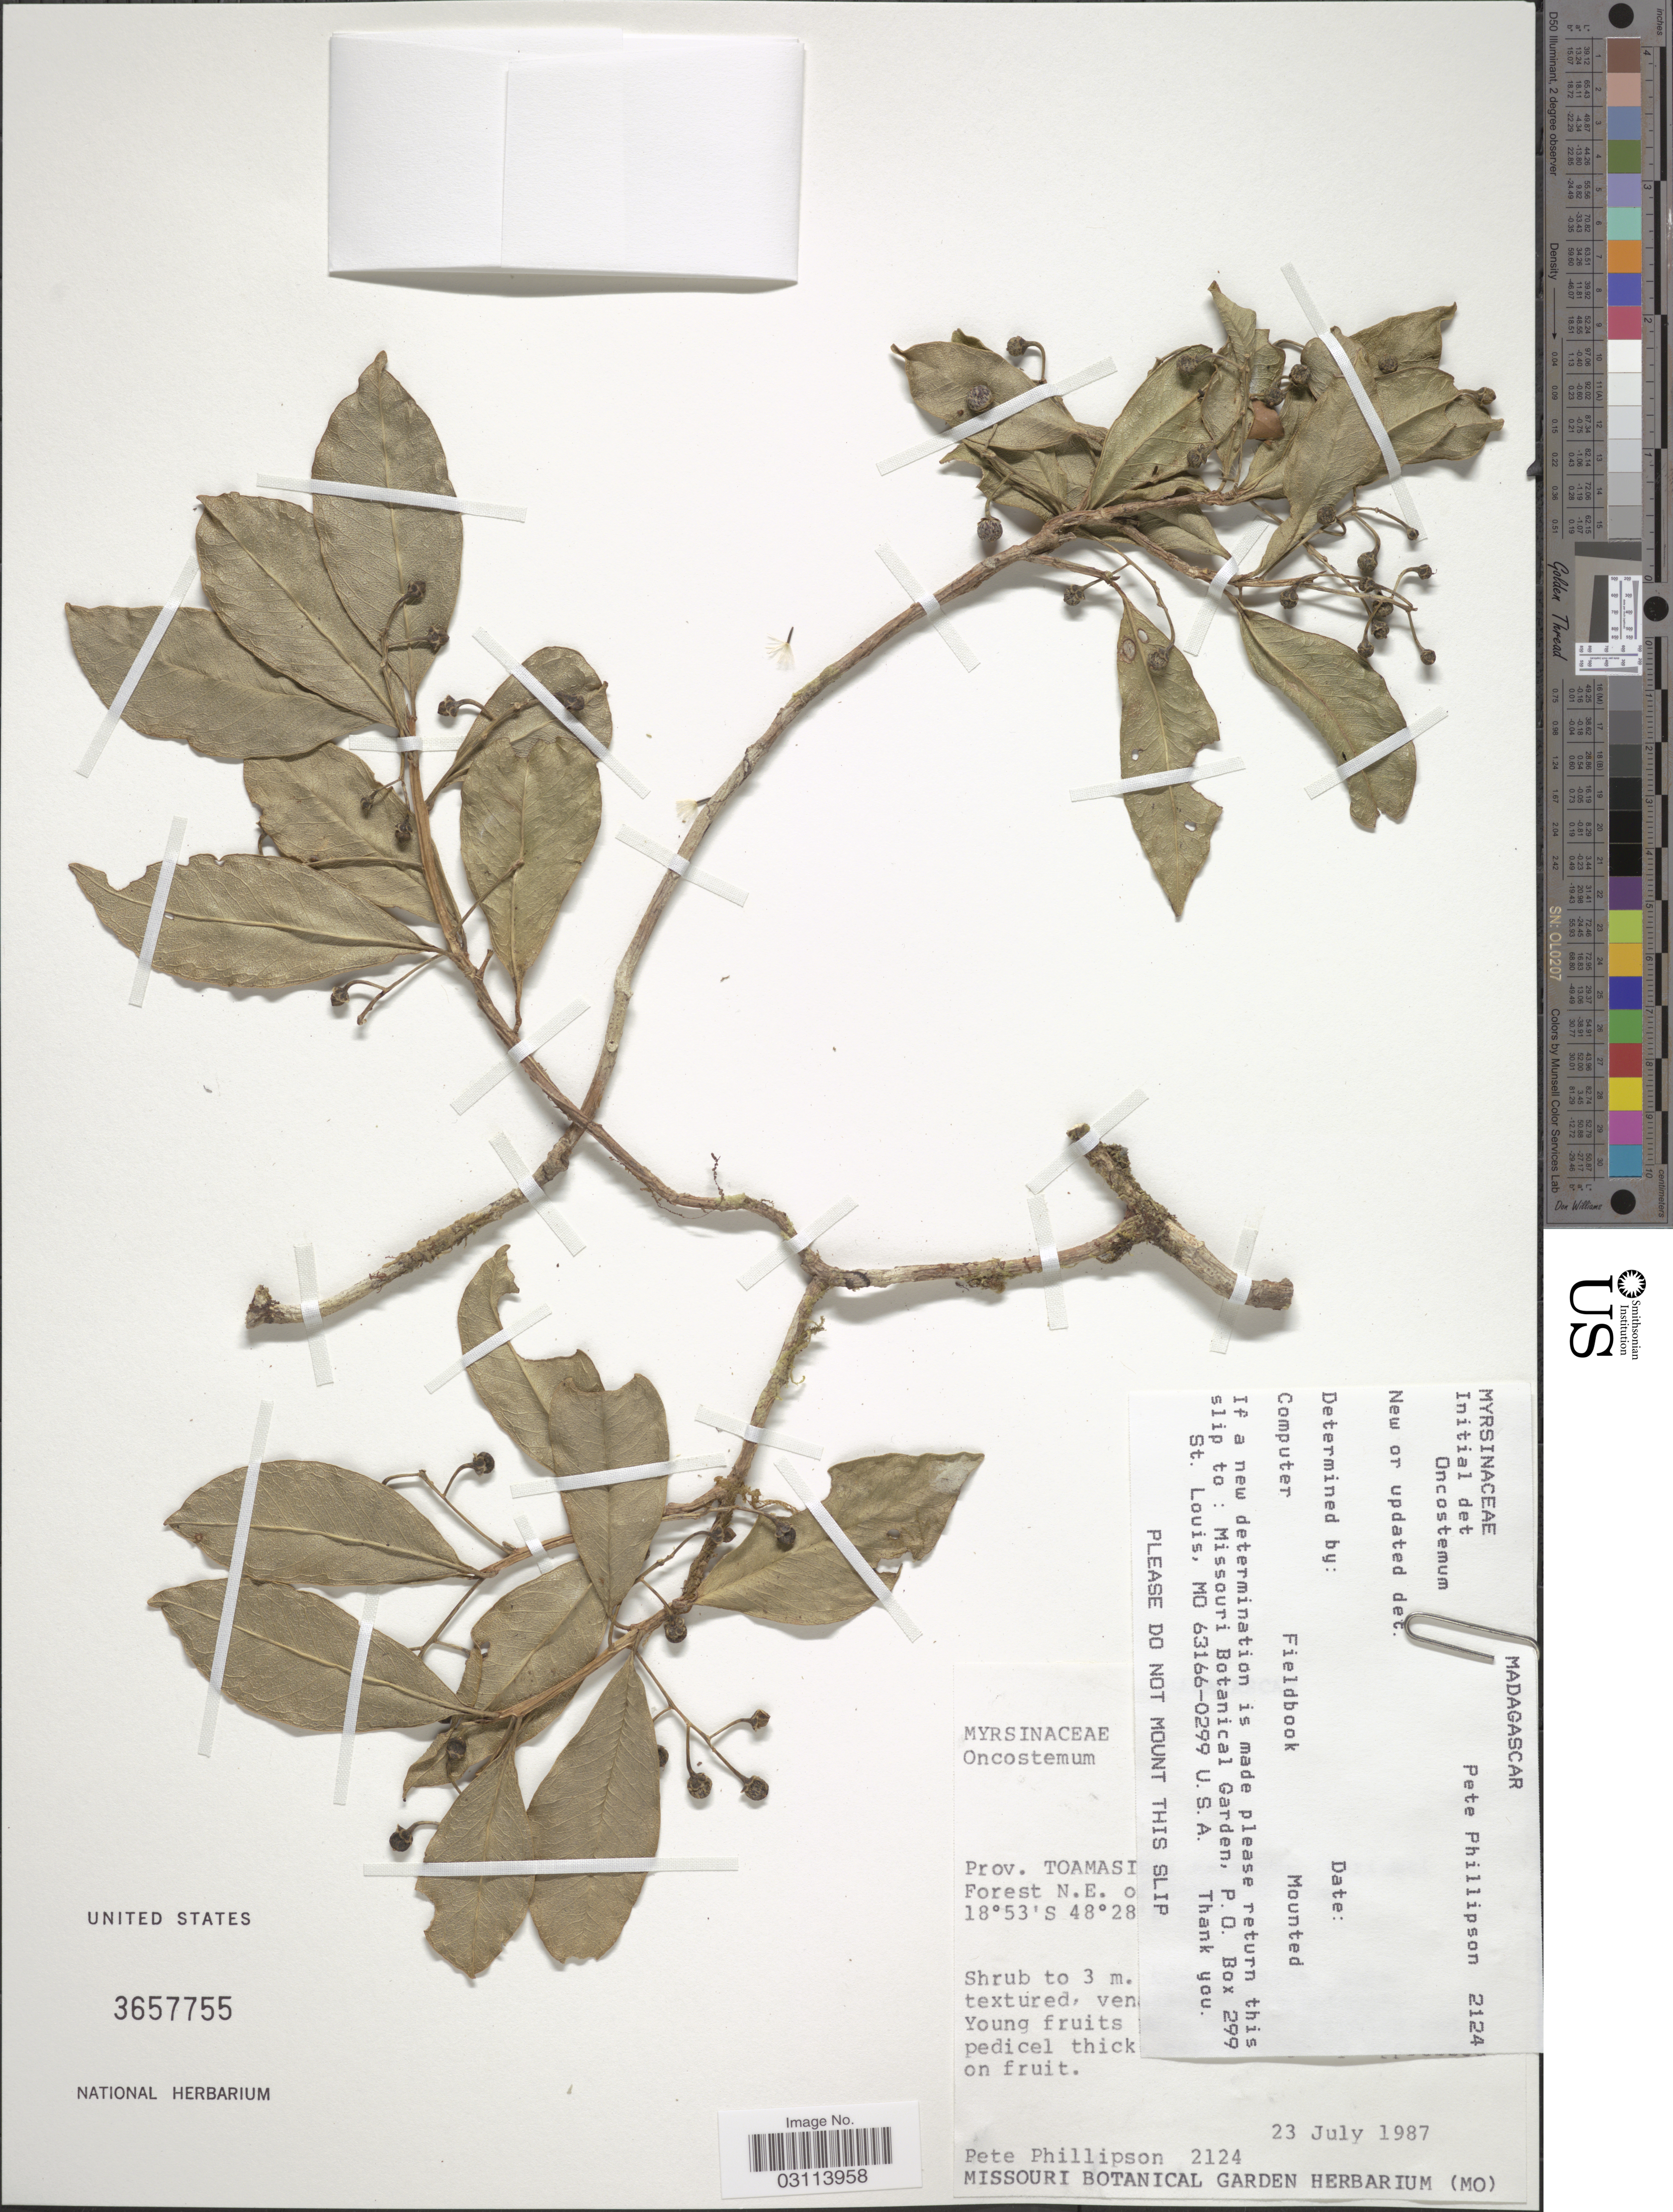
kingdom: Plantae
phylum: Tracheophyta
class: Magnoliopsida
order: Ericales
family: Primulaceae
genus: Oncostemon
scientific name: Oncostemon sp.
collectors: P. B. Phillipson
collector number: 2124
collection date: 1987-07-23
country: Madagascar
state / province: Alaotra Mangoro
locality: [illegible text], Forest N.E. o[illegible text].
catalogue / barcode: US 3657755